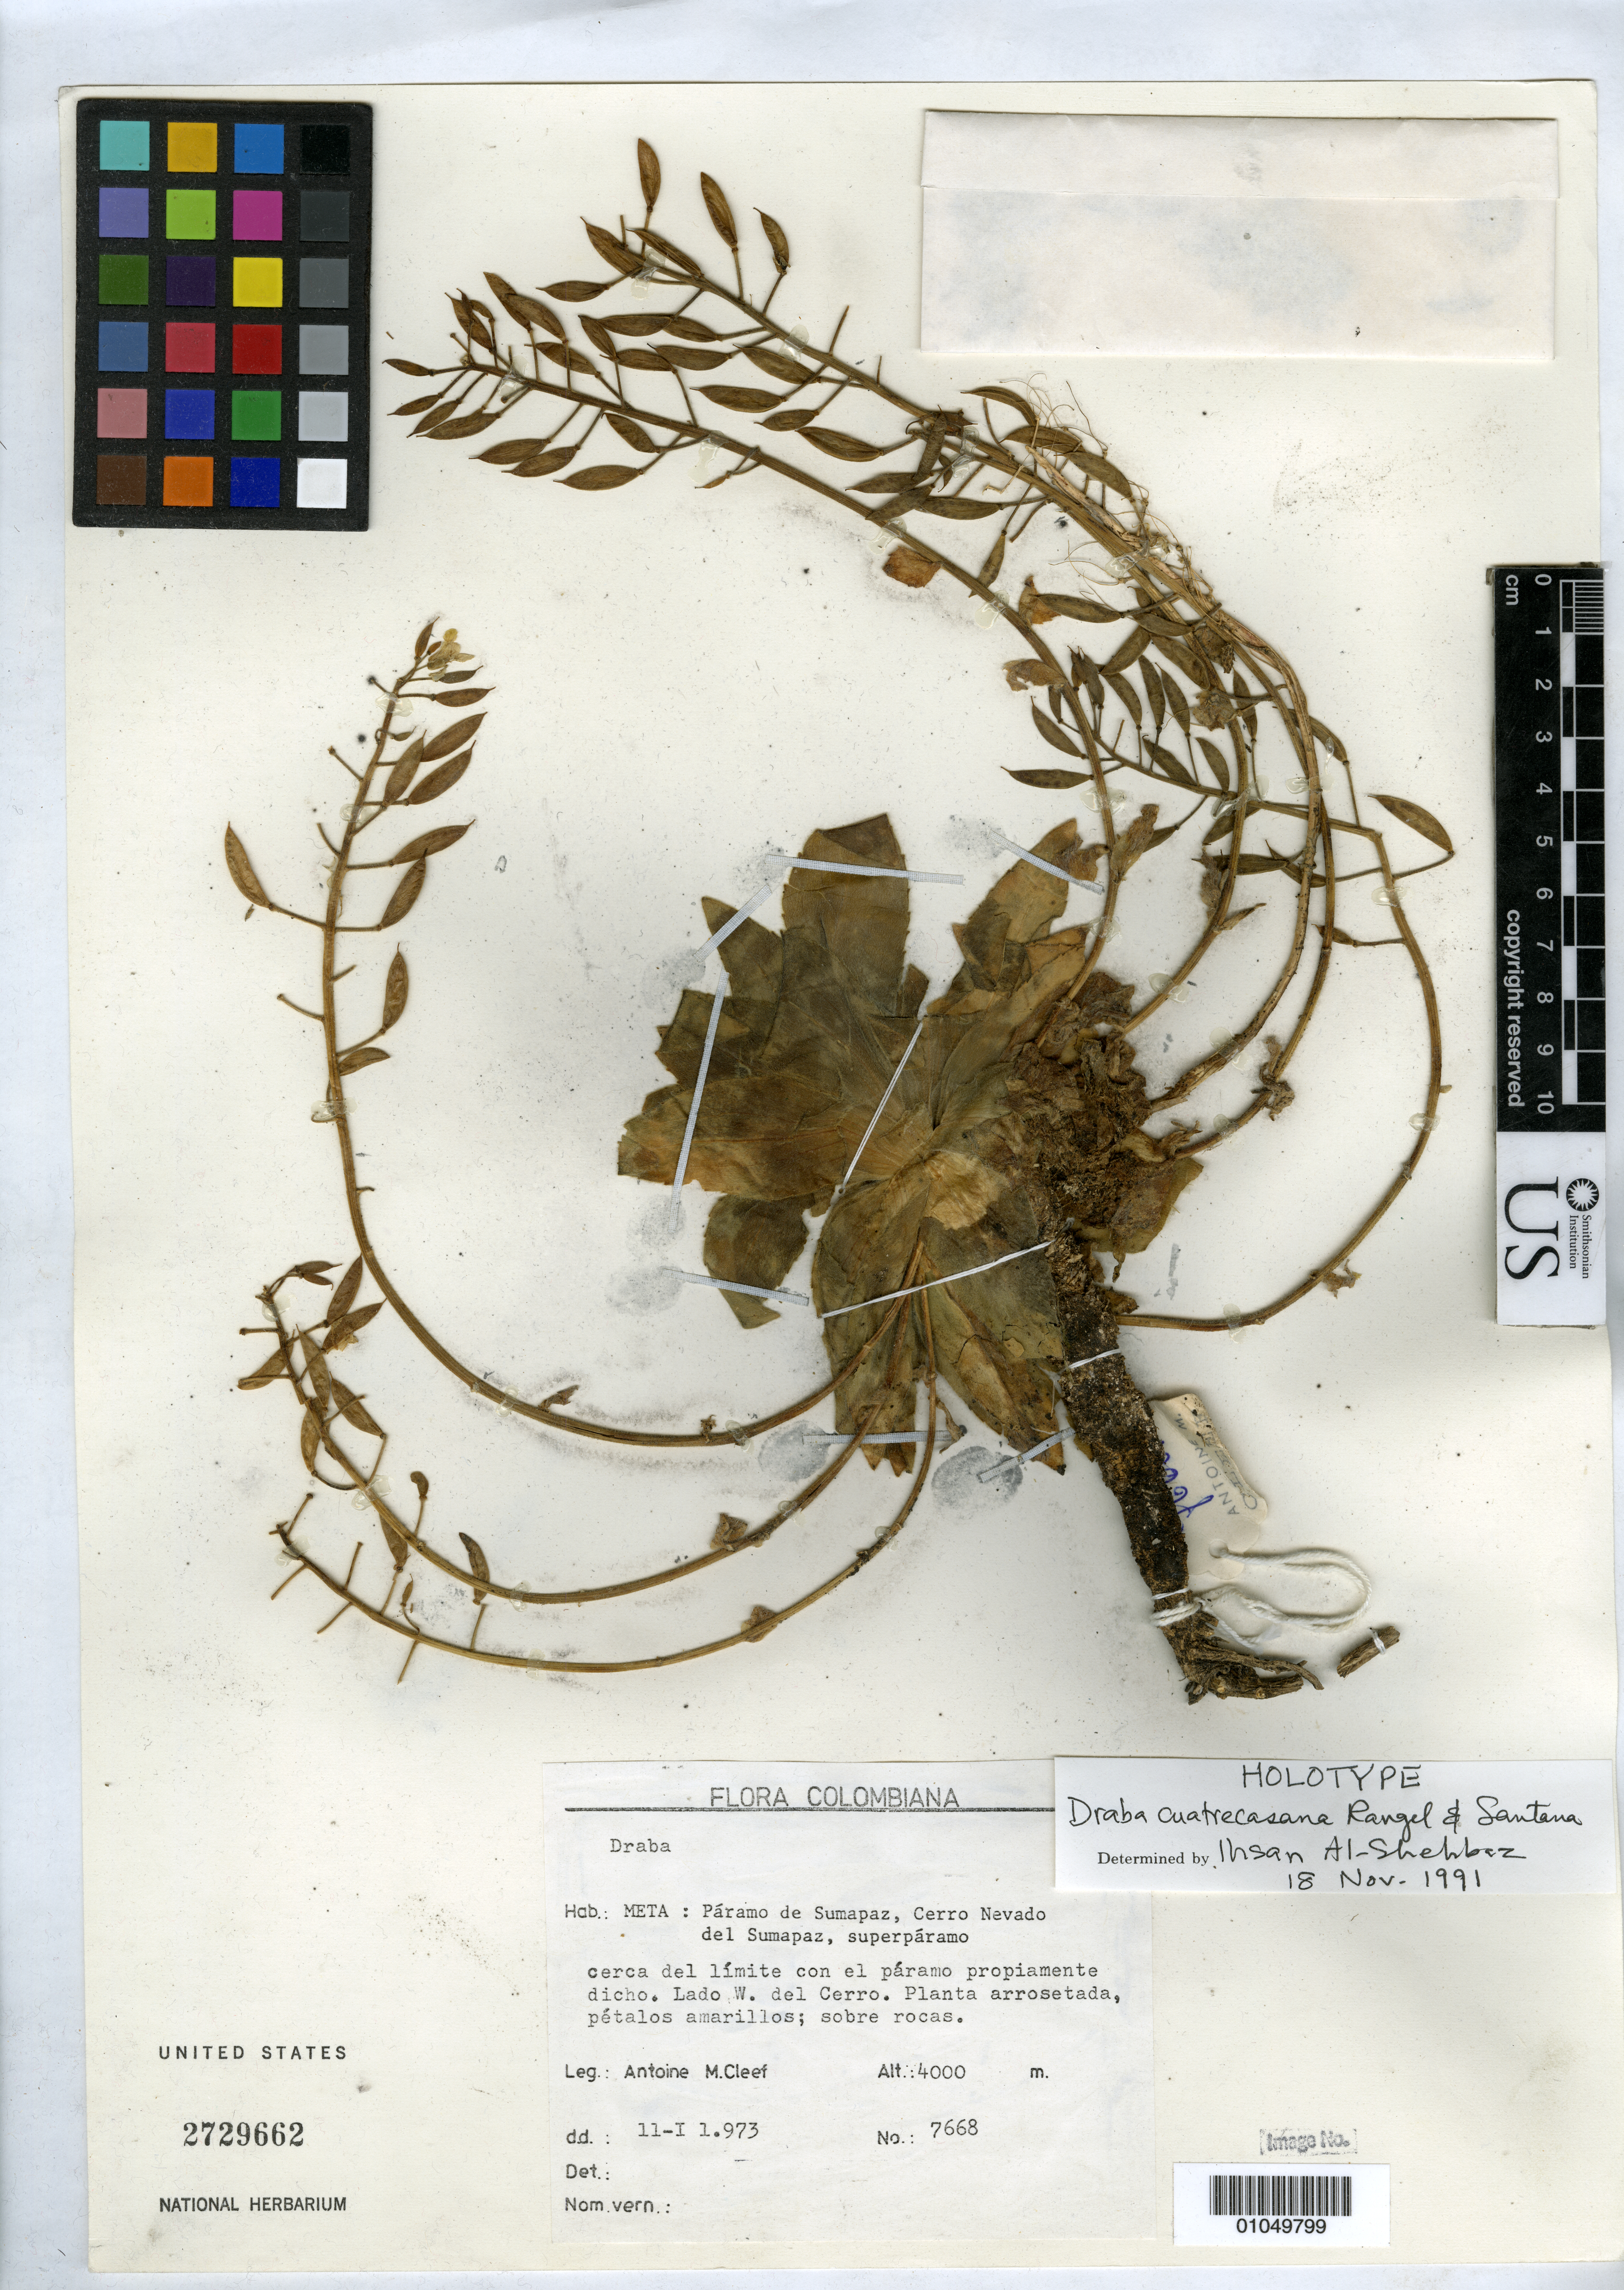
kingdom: Plantae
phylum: Tracheophyta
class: Magnoliopsida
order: Brassicales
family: Brassicaceae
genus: Draba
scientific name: Draba cuatrecasana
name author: J.O. Rangel & E. Santana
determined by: Al-Shehbaz, I. A., (MO), Missouri Botanical Garden (UNITED STATES)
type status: Holotype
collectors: A. M. Cleef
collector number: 7668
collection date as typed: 11 Jan 1973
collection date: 1973-01-11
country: Colombia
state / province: Meta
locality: Meta: Páramo de Sumapaz, Cerro Nevado del Sumapaz, lado W del Cerro.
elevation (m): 4000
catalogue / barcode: US 2729662